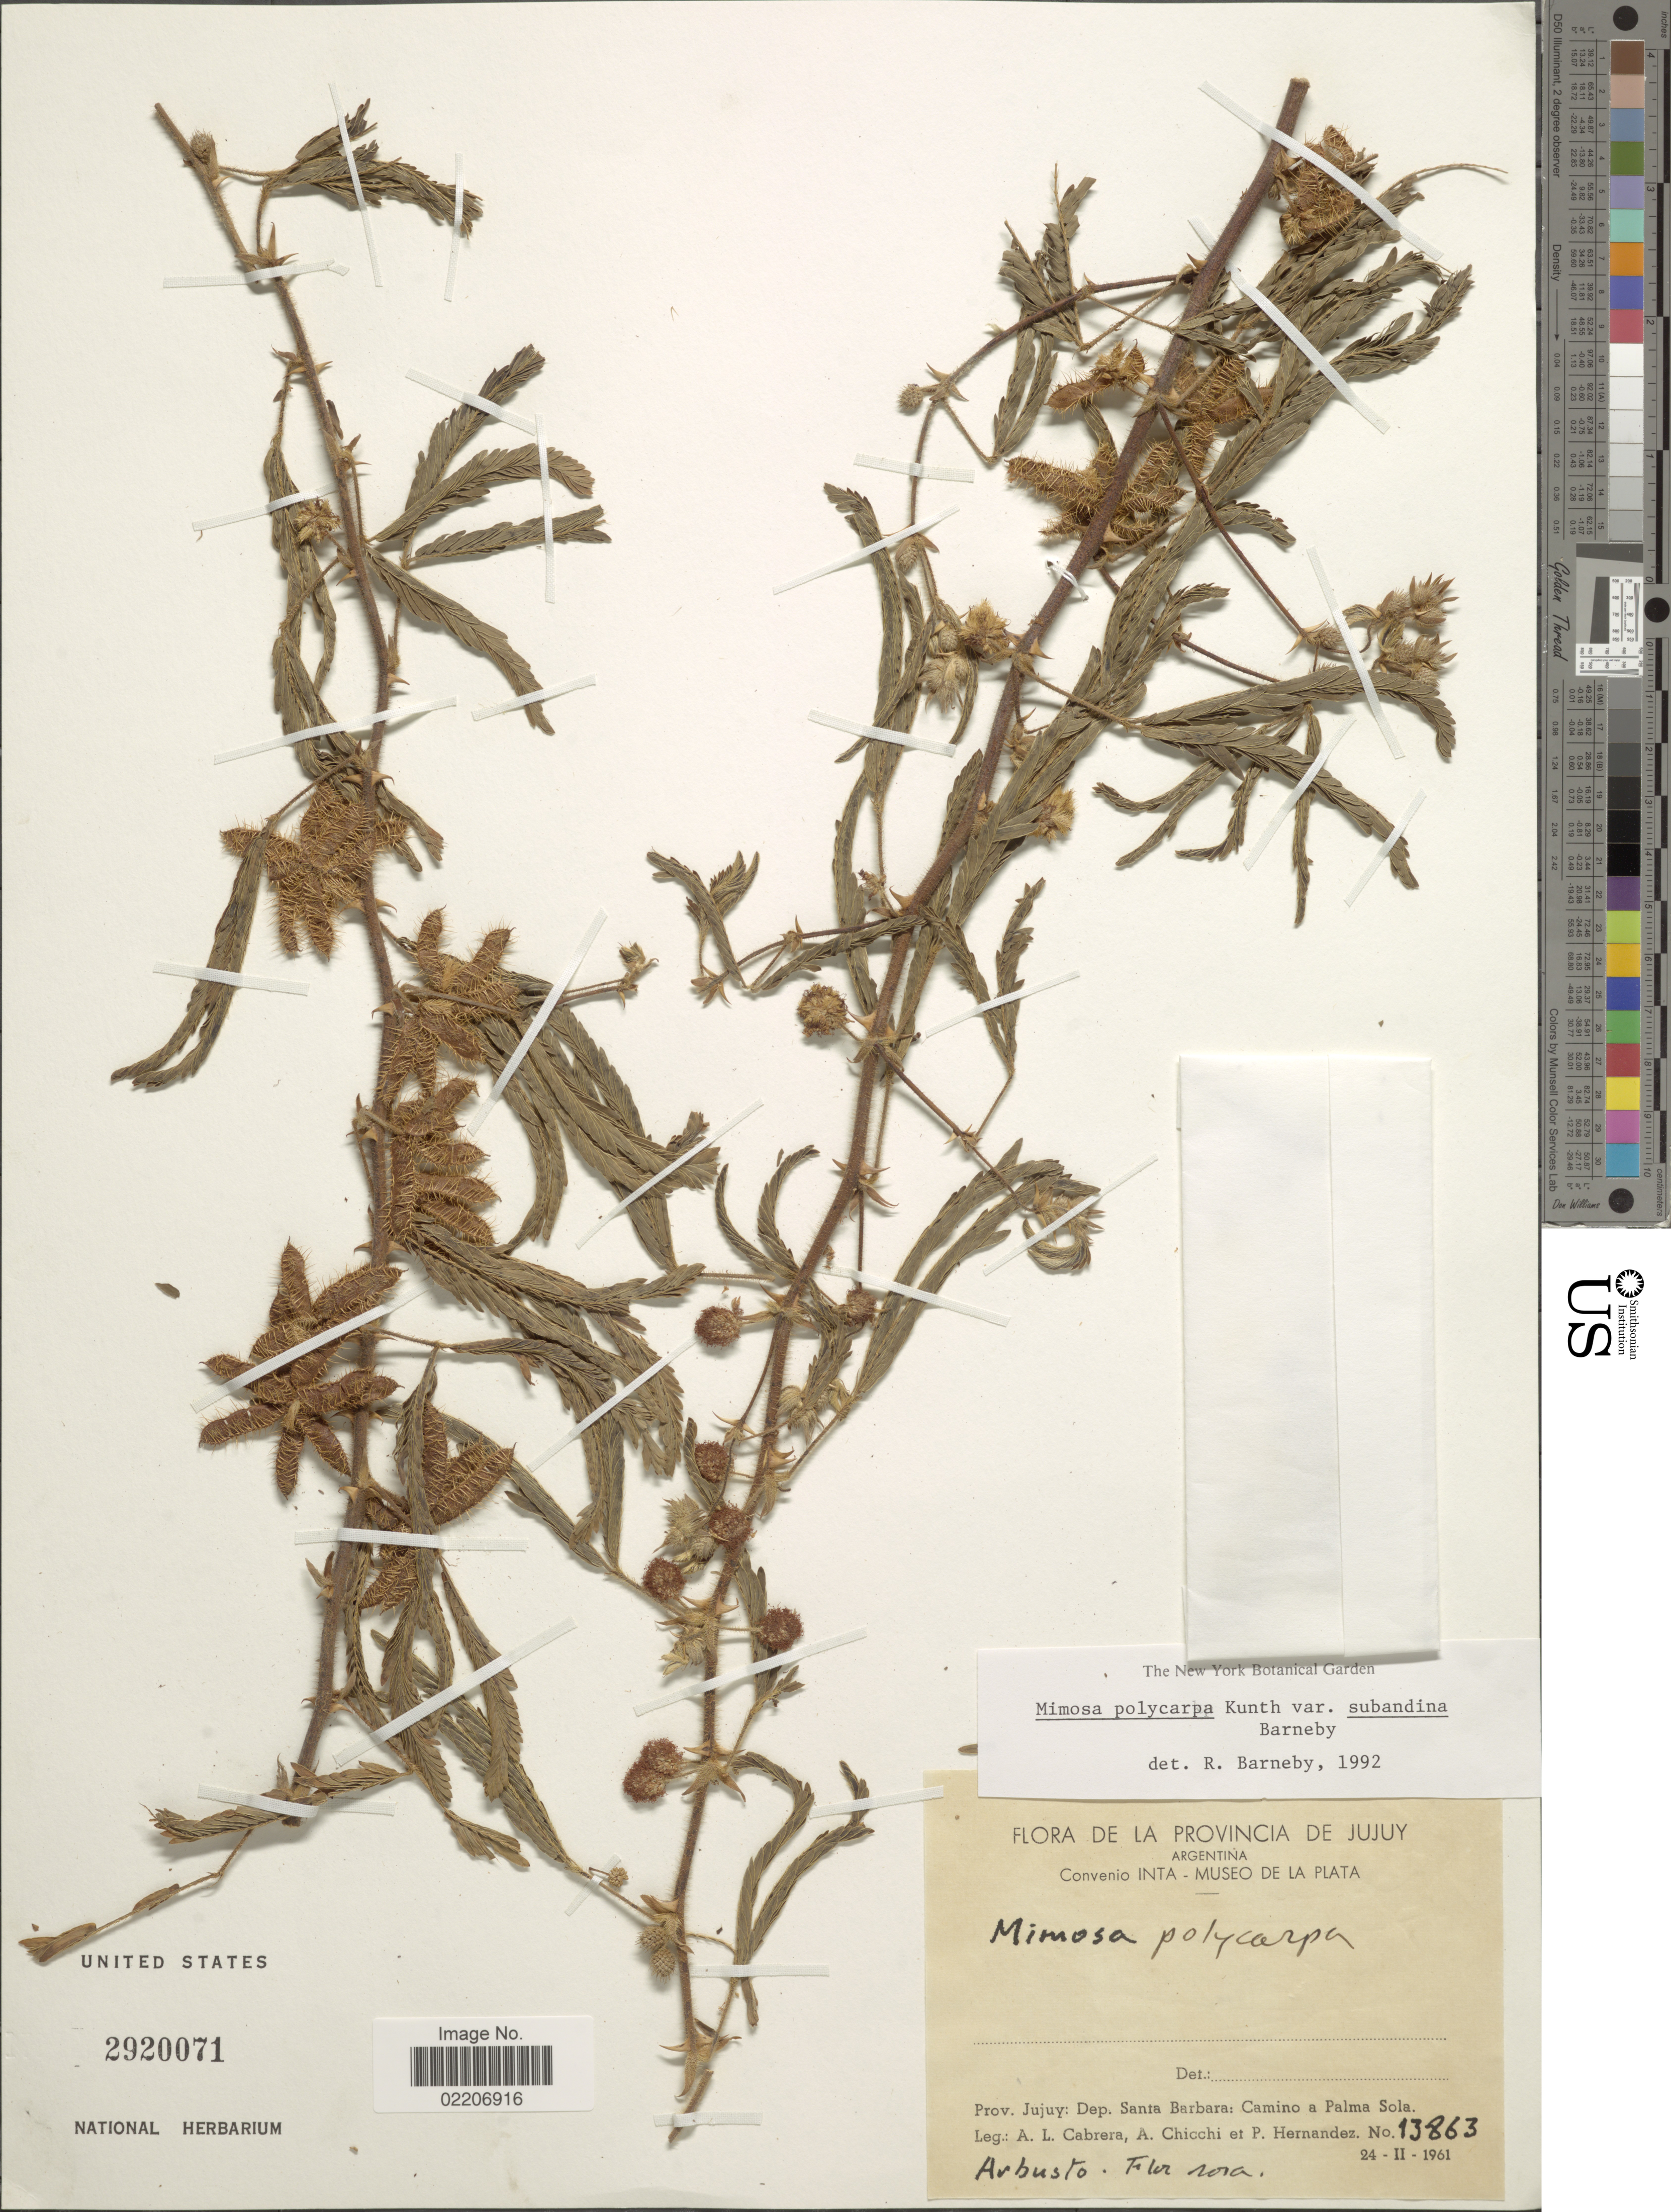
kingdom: Plantae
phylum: Tracheophyta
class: Magnoliopsida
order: Fabales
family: Fabaceae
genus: Mimosa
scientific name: Mimosa polycarpa var. subandina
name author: Barneby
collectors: A. L. Cabrera, A. Chicchi & P. Hernandez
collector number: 13863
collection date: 1961-02-24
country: Argentina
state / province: Jujuy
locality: Dep. Santa Barbara, Camino a Palma Sola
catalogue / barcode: US 2920071